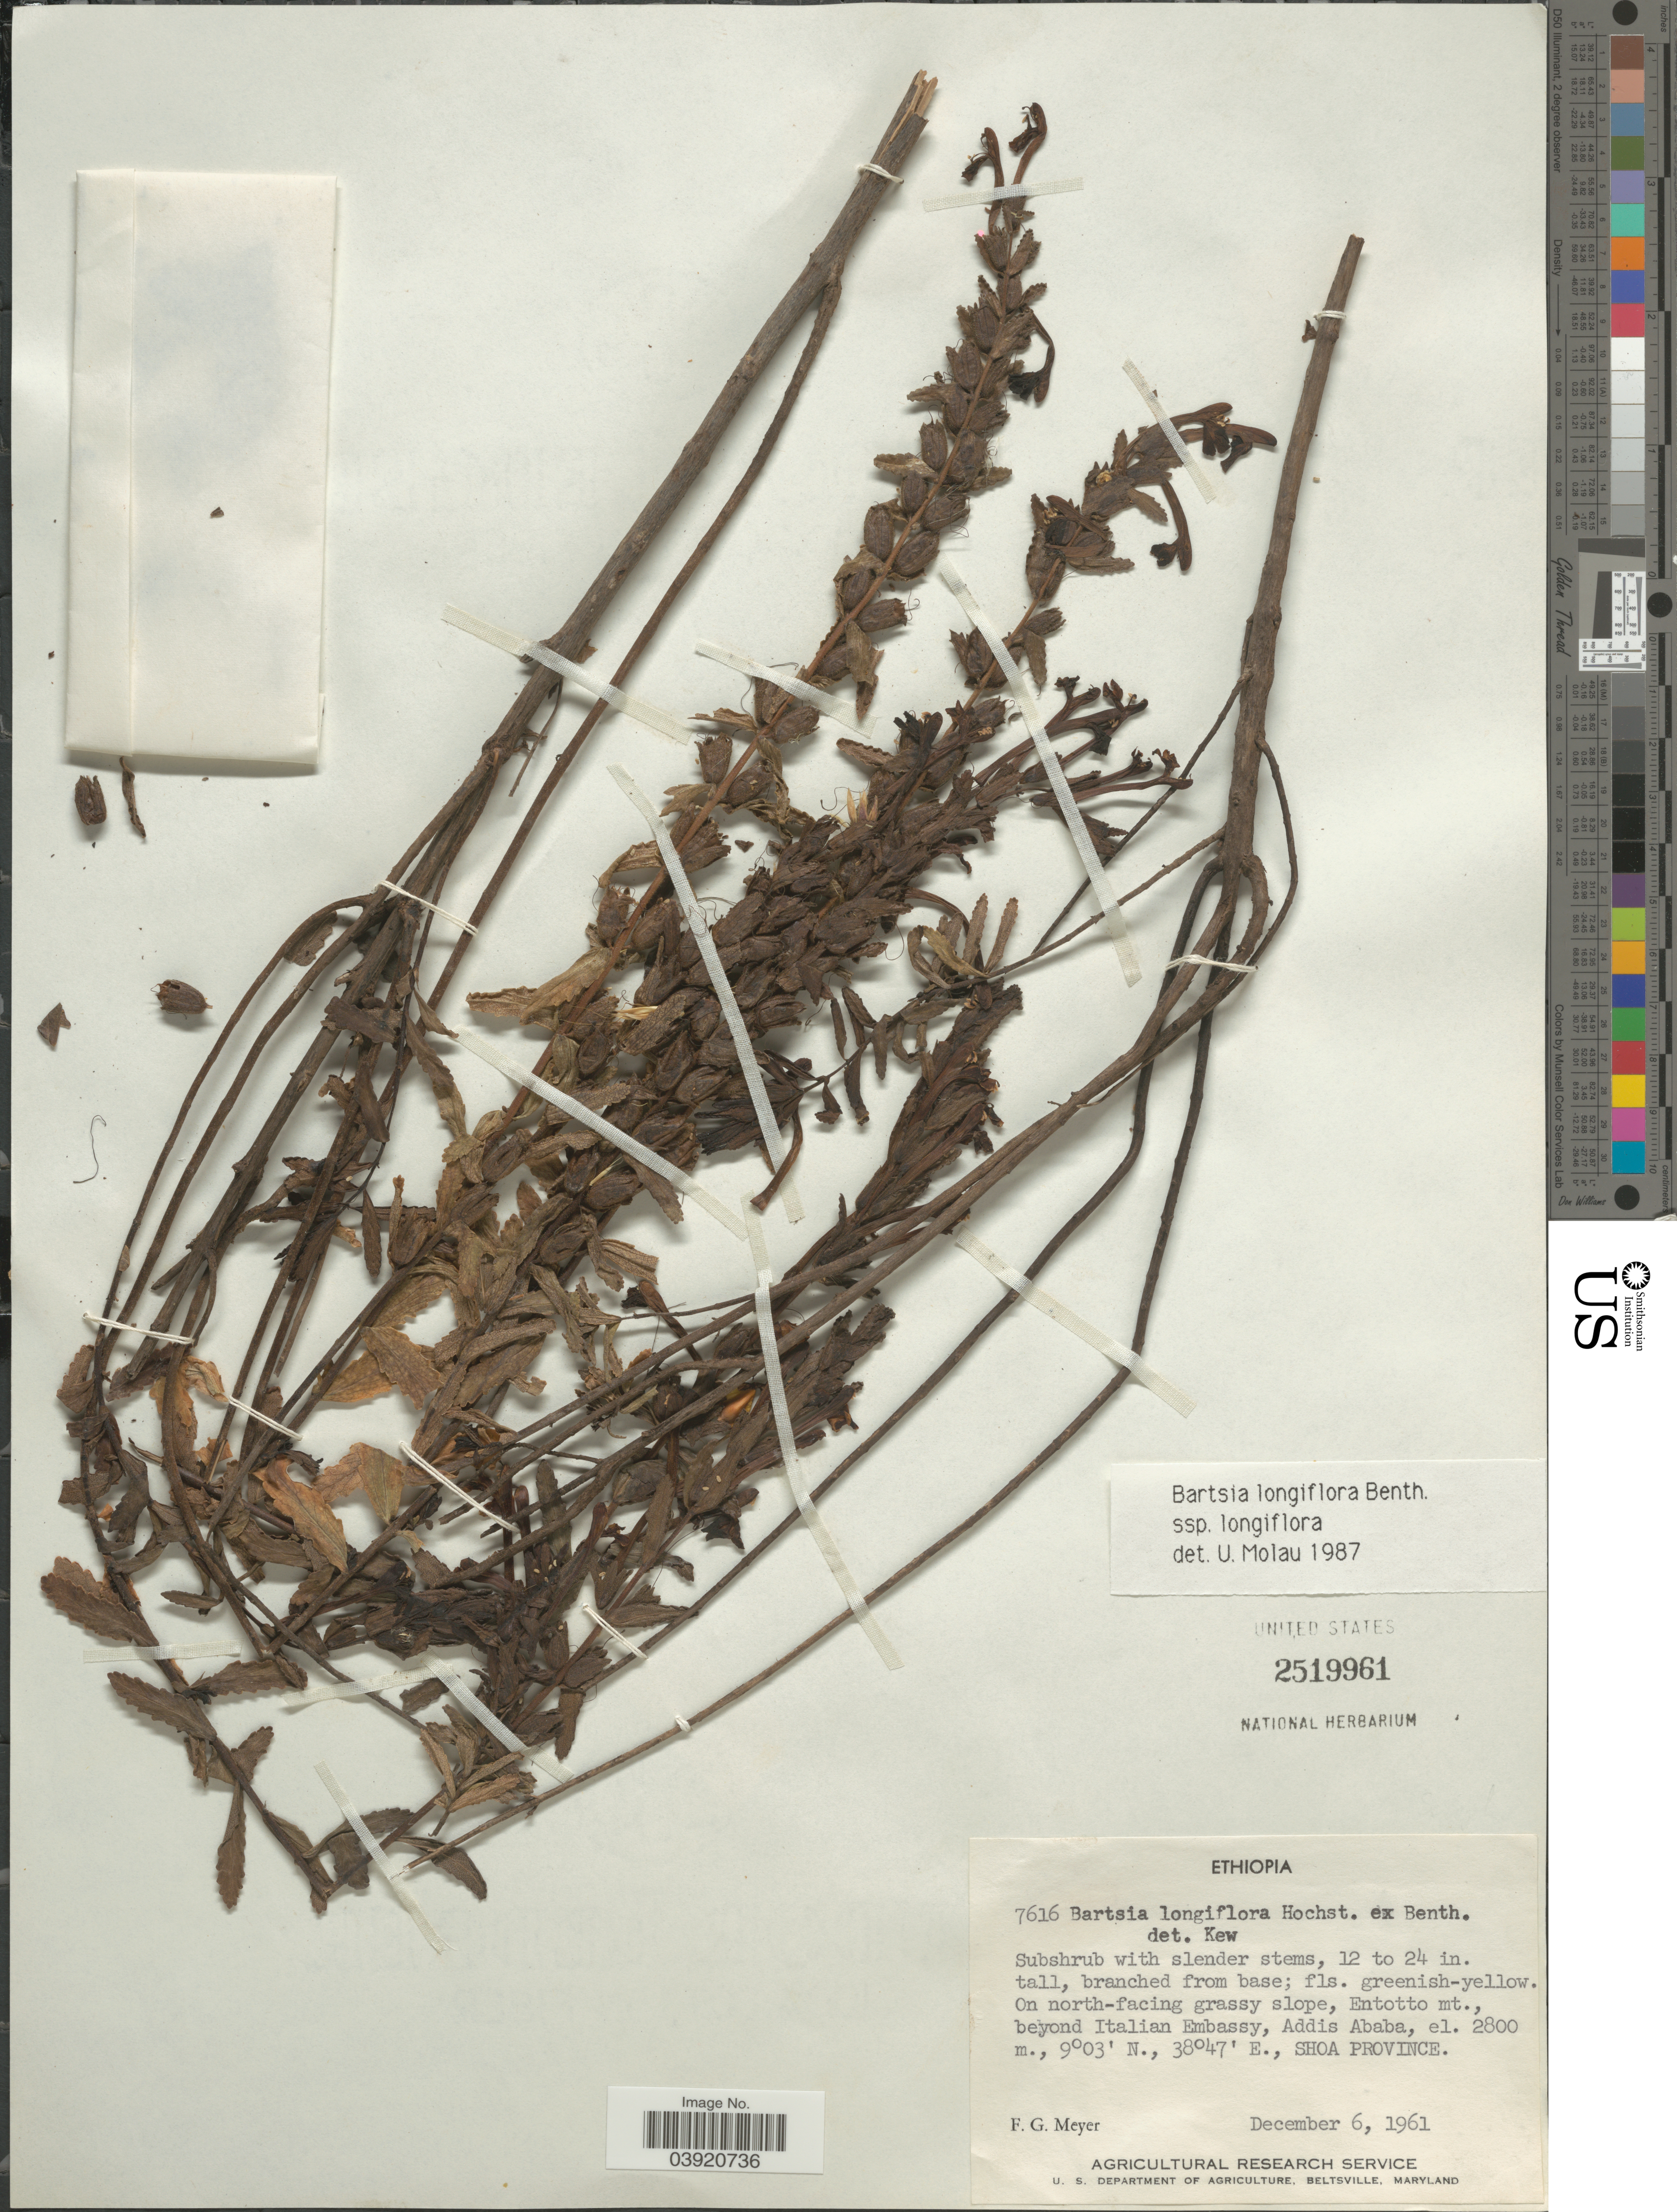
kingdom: Plantae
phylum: Tracheophyta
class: Magnoliopsida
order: Lamiales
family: Orobanchaceae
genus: Bartsia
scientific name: Bartsia longiflora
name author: Hochst. ex Benth.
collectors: F. G. Meyer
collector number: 7616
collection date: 1961-12-06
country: Ethiopia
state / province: Addis Ababa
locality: On north-facing grassy slope, Entotto mt., beyond Italian Embassy, Shoa Province.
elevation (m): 2800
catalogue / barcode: US 2519961